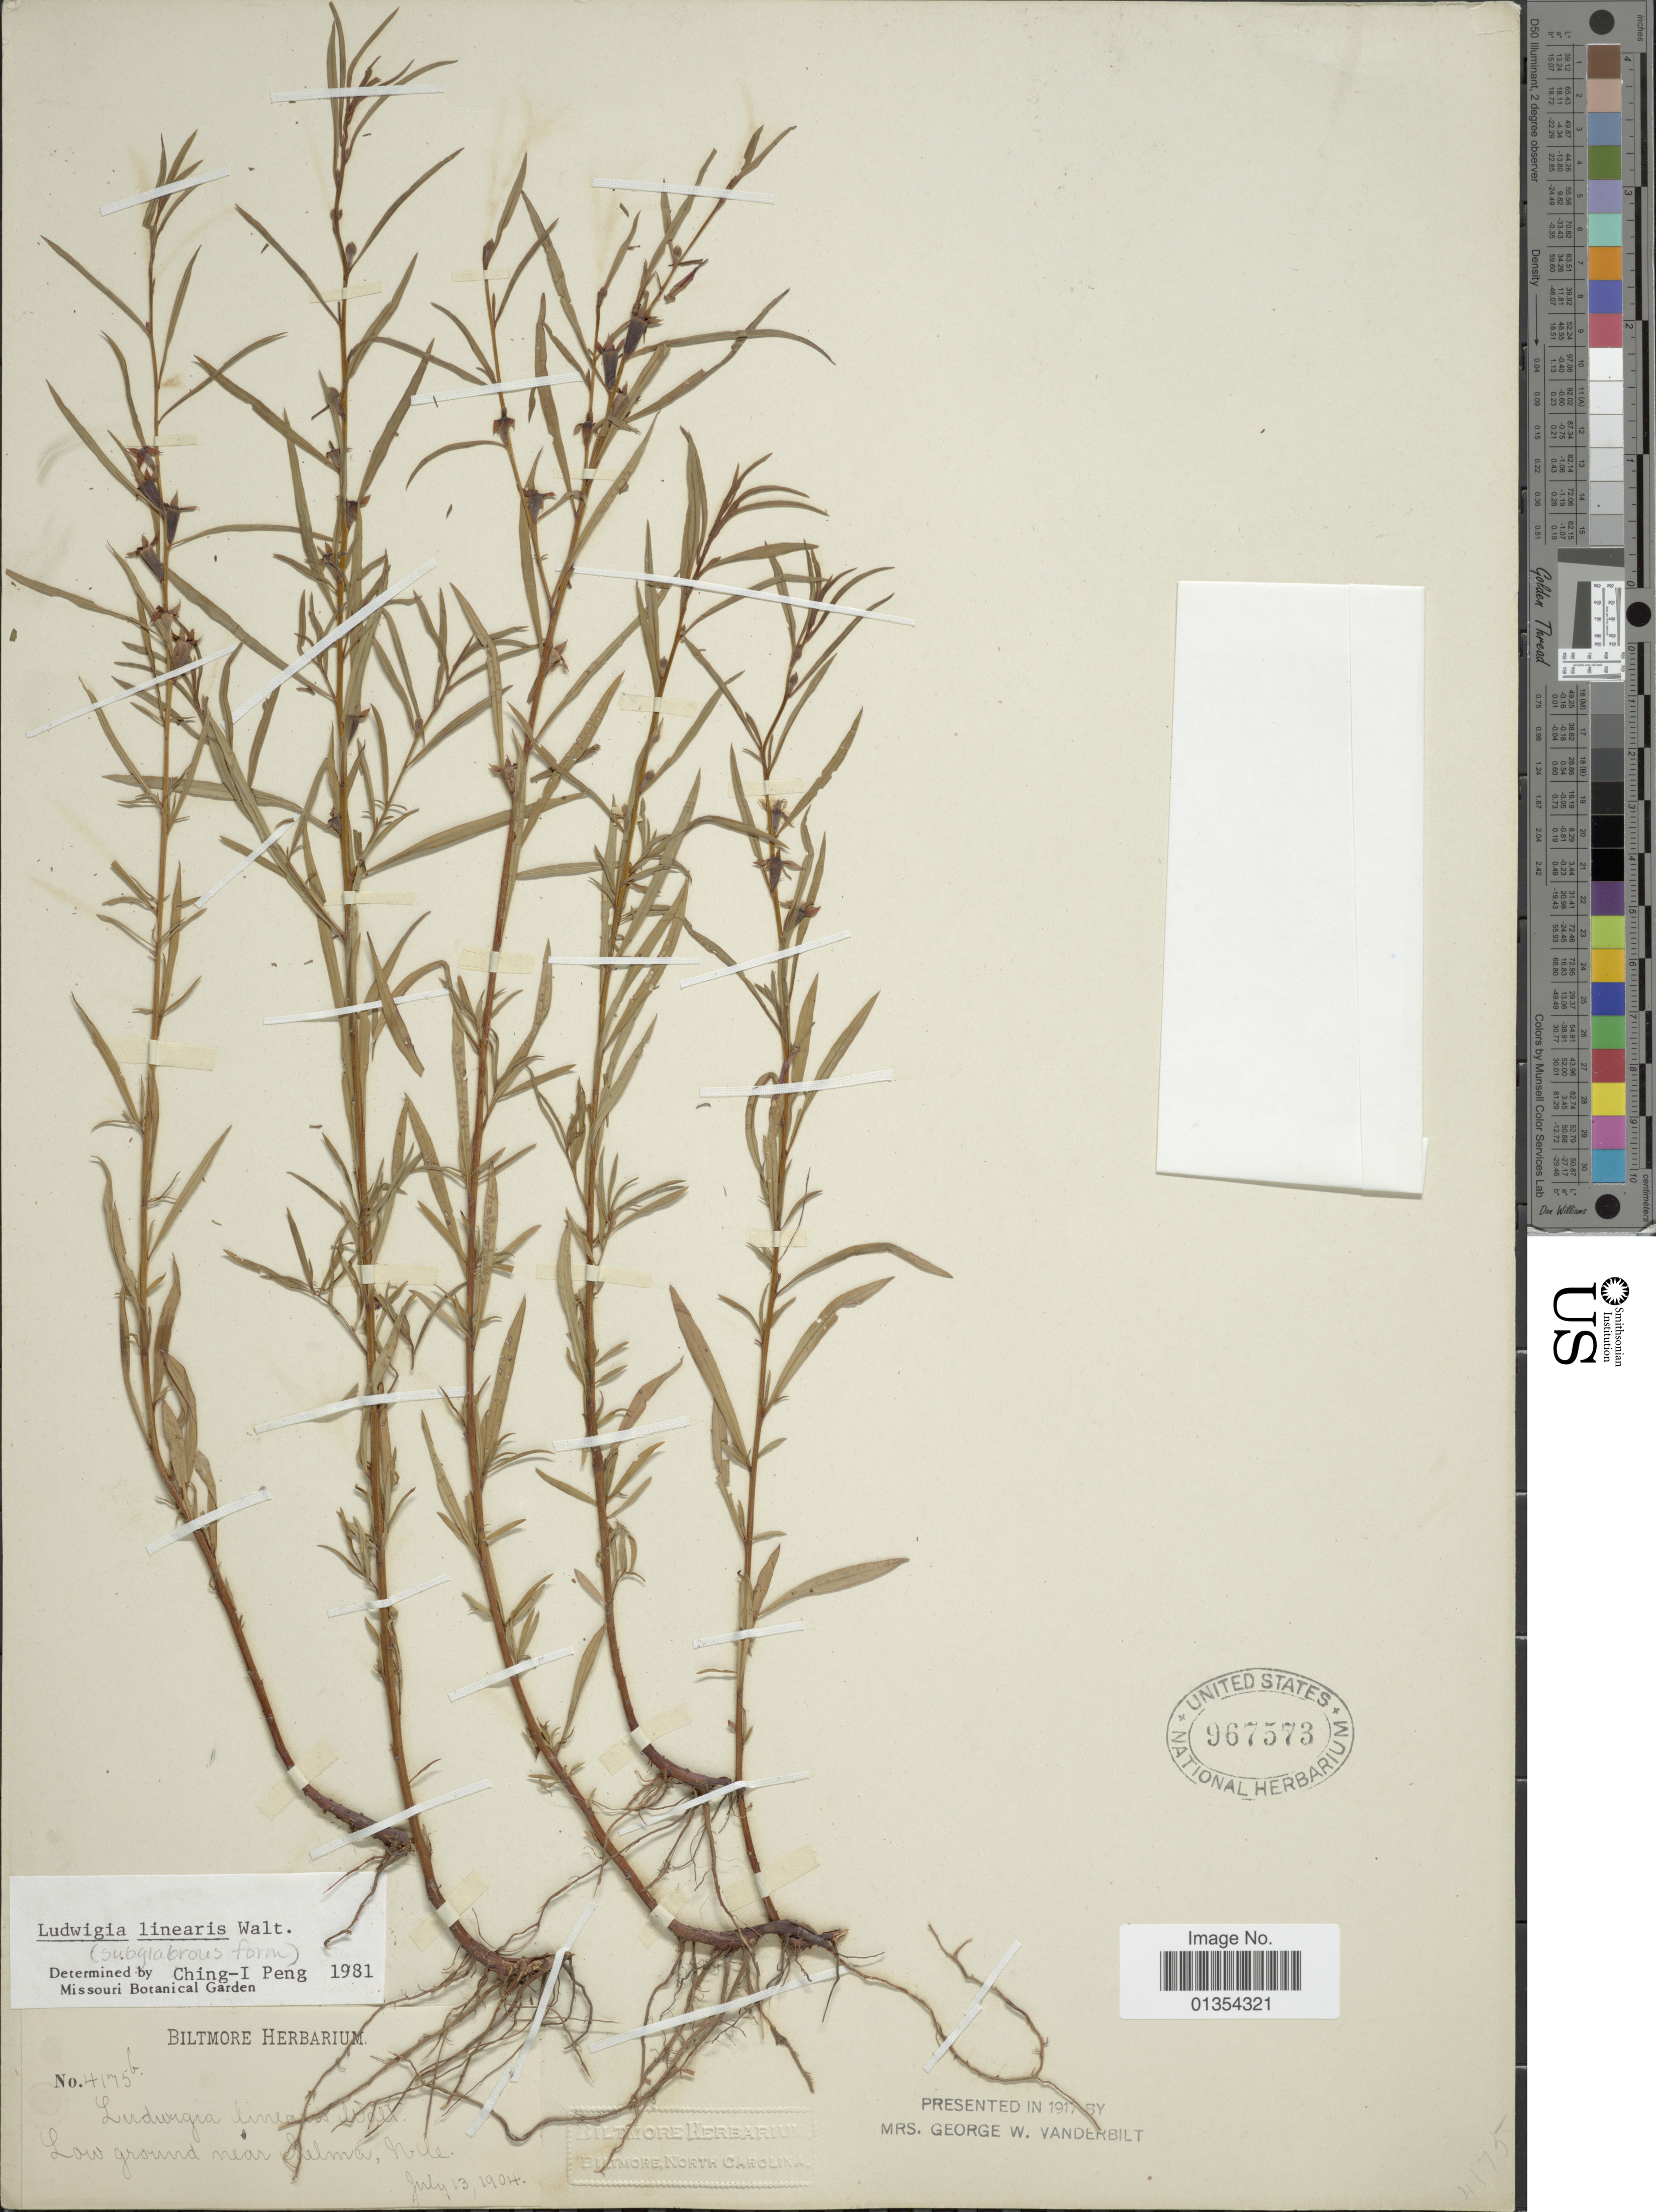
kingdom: Plantae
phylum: Tracheophyta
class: Magnoliopsida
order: Myrtales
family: Onagraceae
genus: Ludwigia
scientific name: Ludwigia linearis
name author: Walter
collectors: ex herb. Biltmore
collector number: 4175b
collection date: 1904-07-13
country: United States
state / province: North Carolina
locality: Low ground near Selma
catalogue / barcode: US 967573